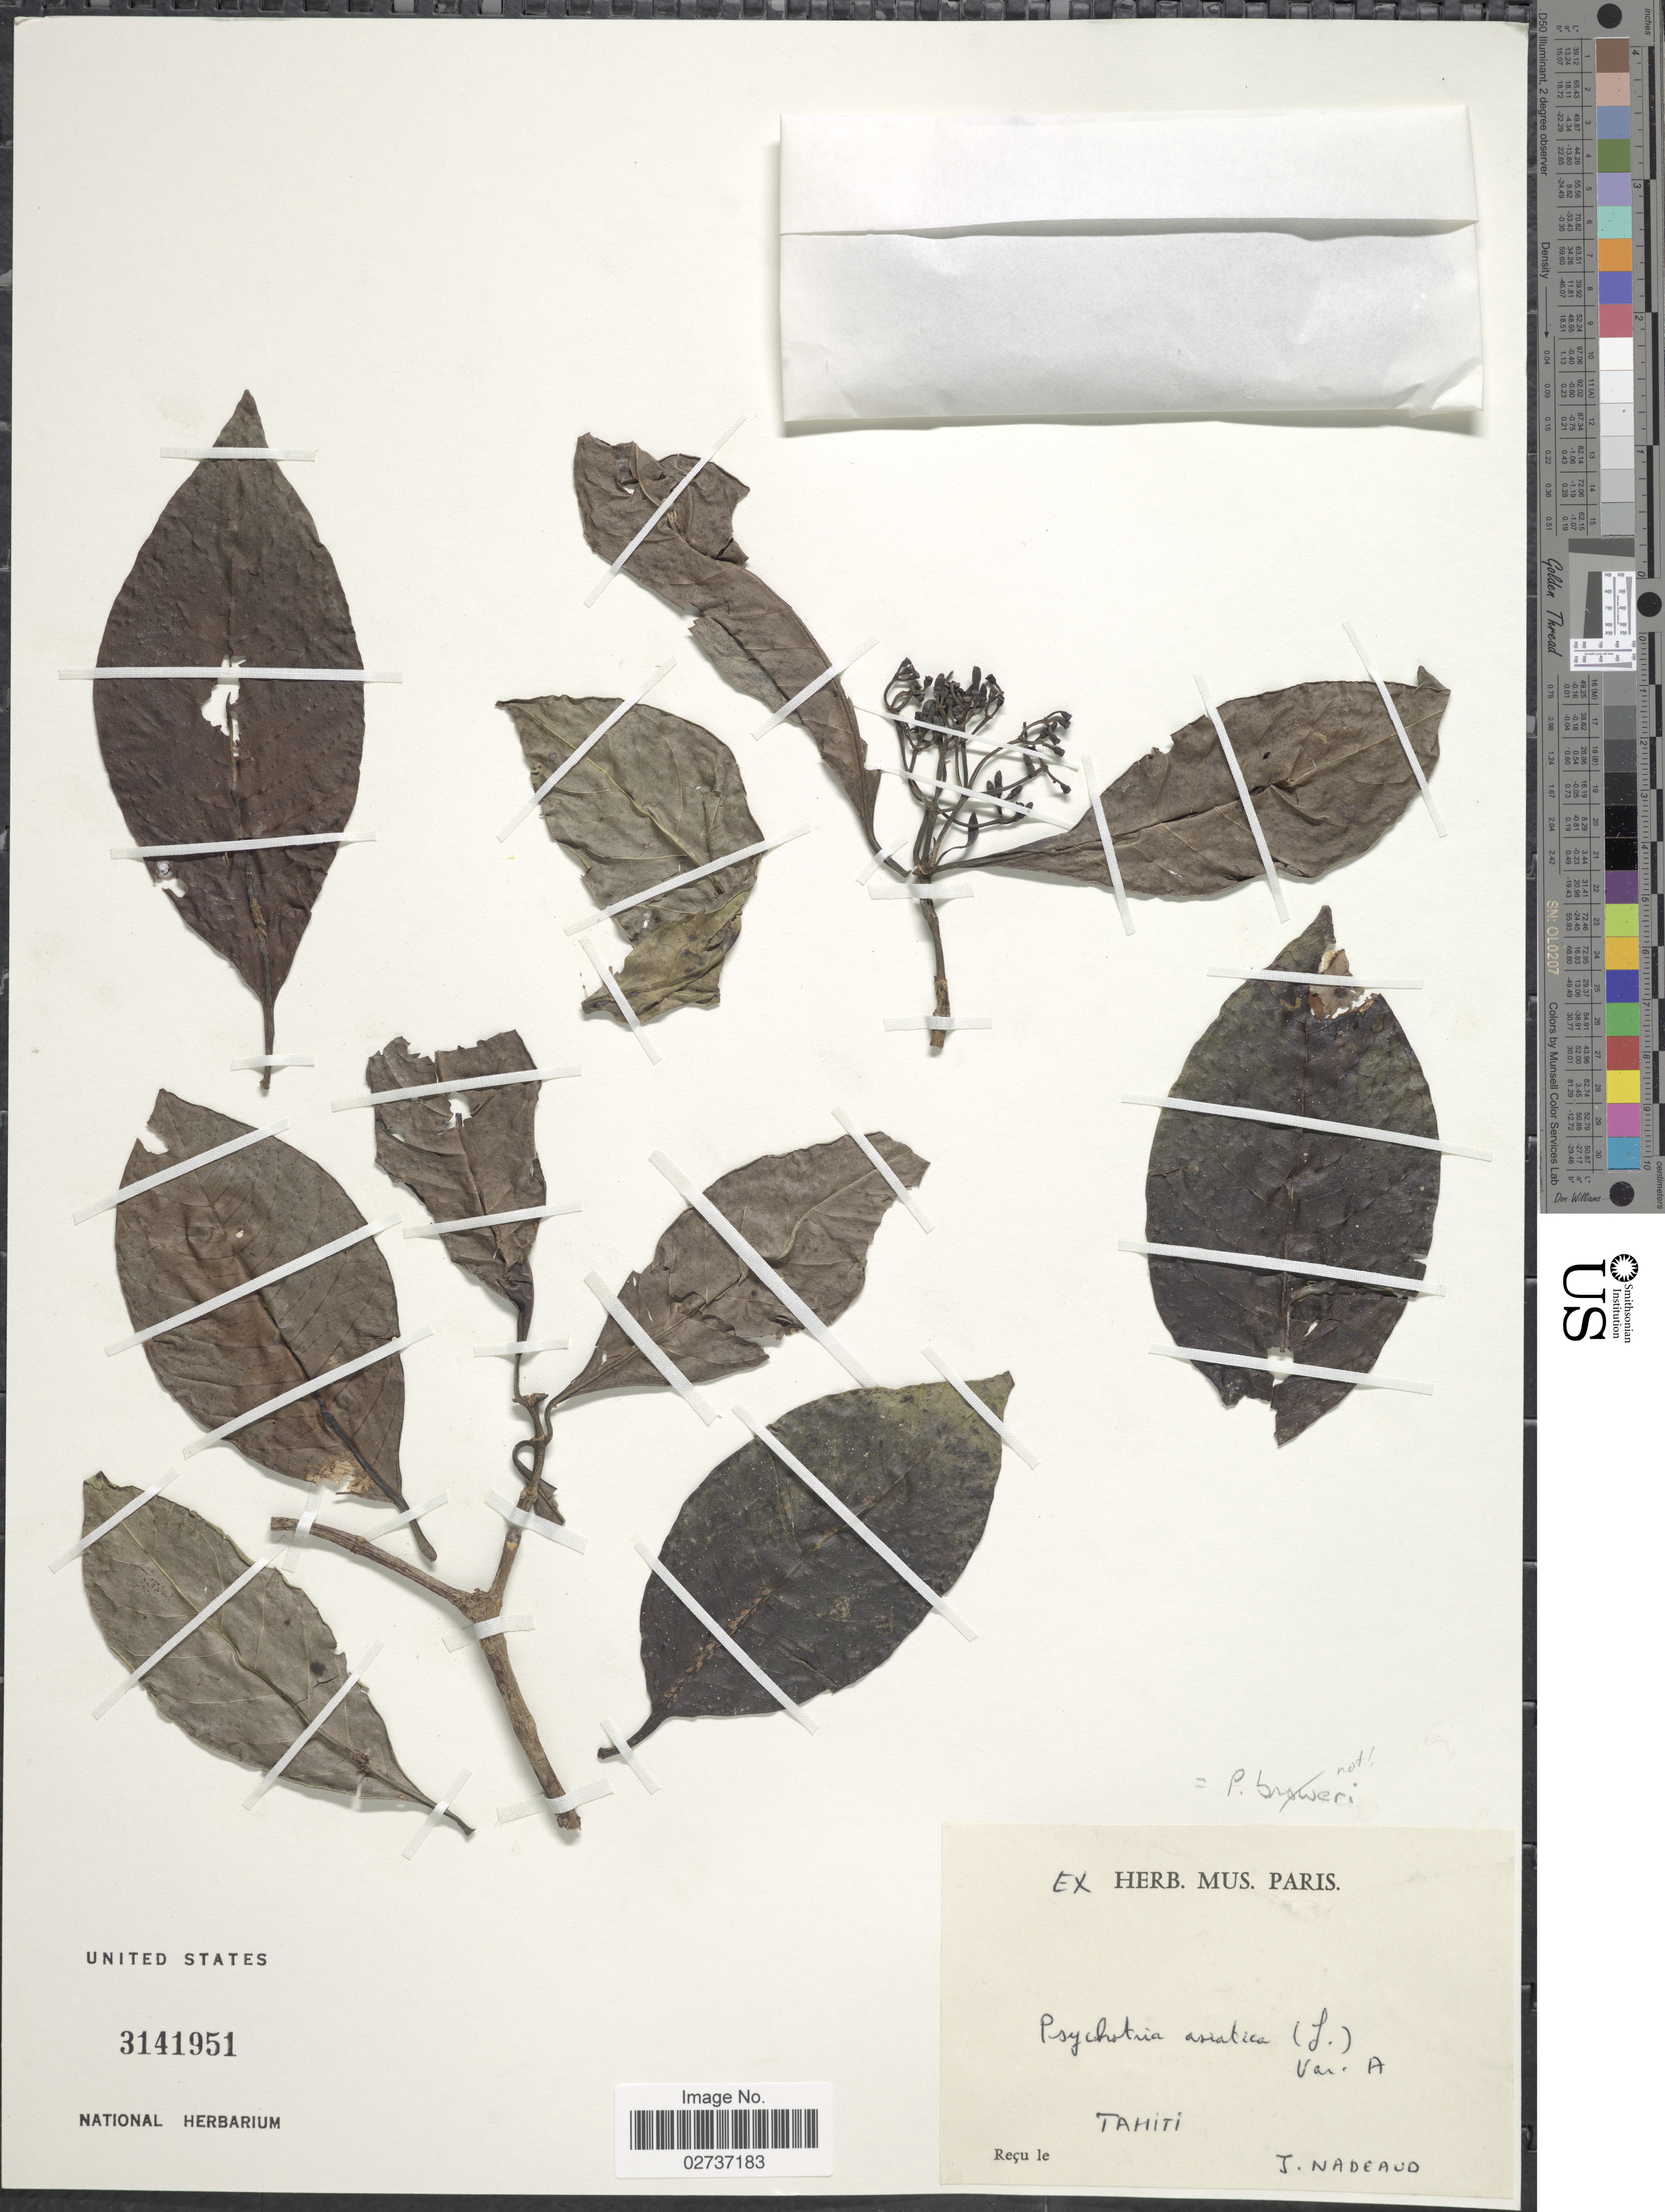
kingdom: Plantae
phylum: Tracheophyta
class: Magnoliopsida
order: Gentianales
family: Rubiaceae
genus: Psychotria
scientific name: Psychotria sp.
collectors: J. Nadeaud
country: French Polynesia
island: Tahiti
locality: Tahiti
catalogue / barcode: US 3141951